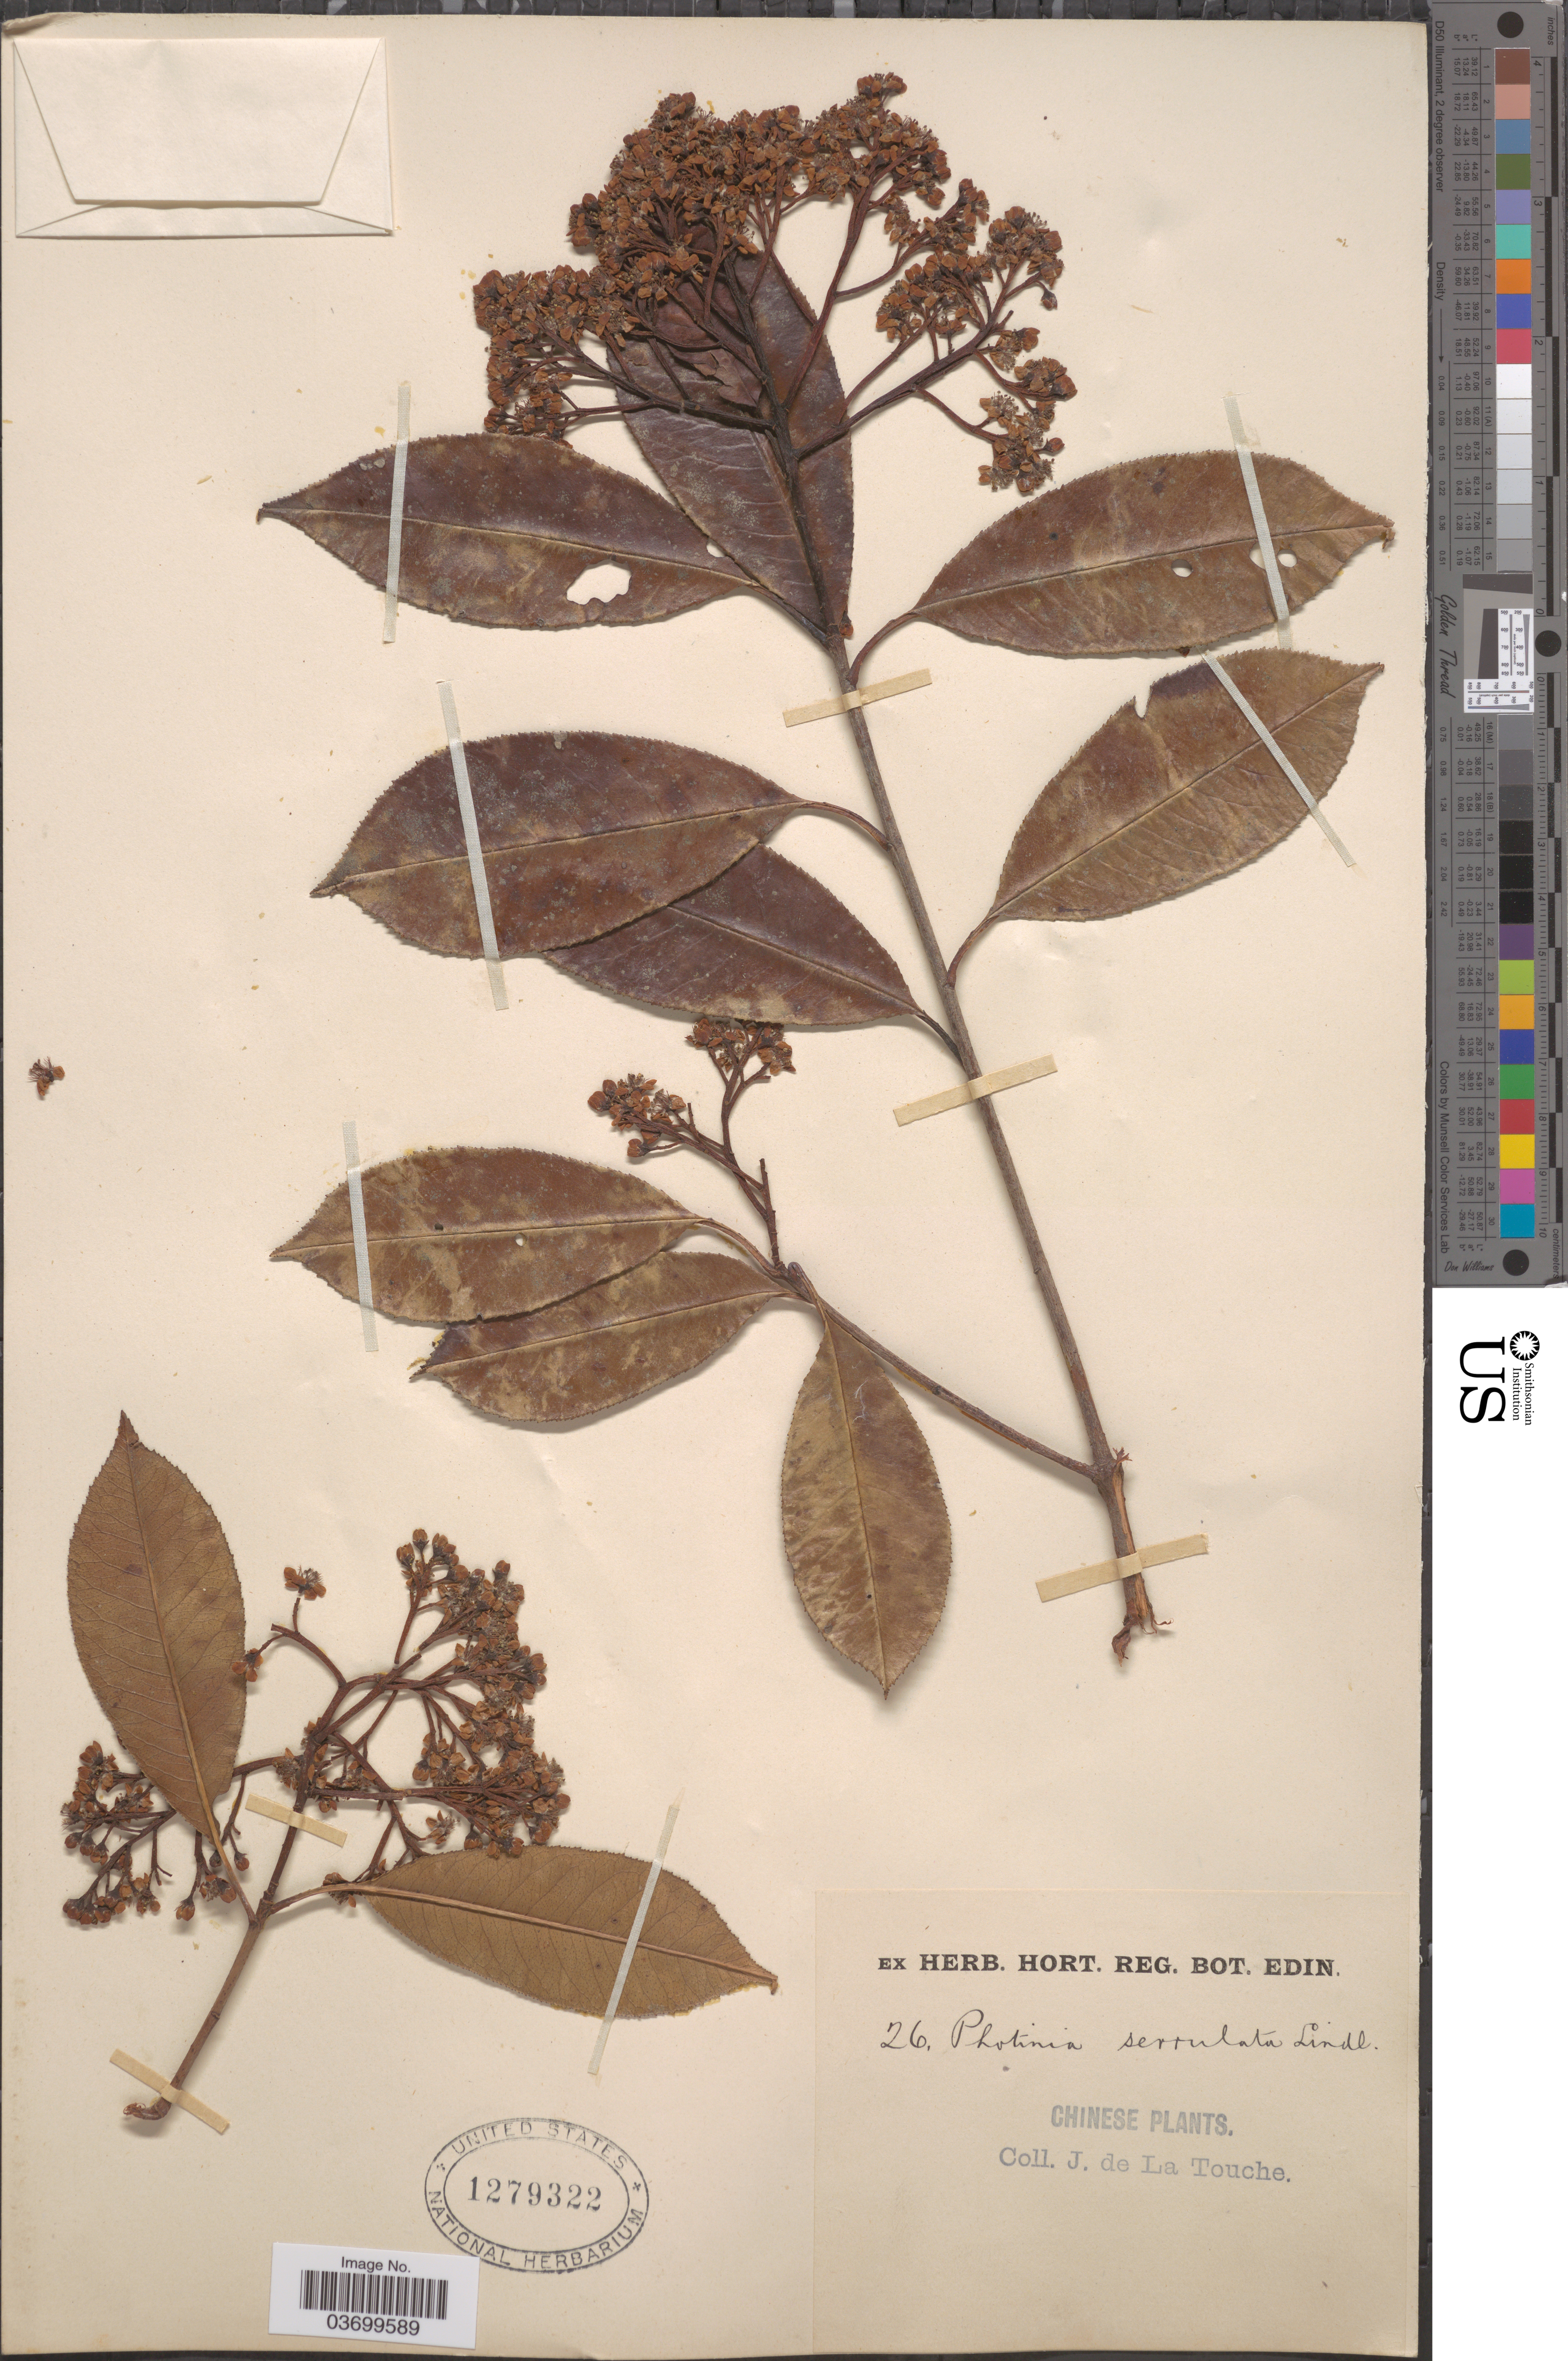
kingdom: Plantae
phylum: Tracheophyta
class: Magnoliopsida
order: Rosales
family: Rosaceae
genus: Photinia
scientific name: Photinia serrulata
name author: Franch. & Sav.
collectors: J. de la Touche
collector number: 26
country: China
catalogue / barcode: US 1279322